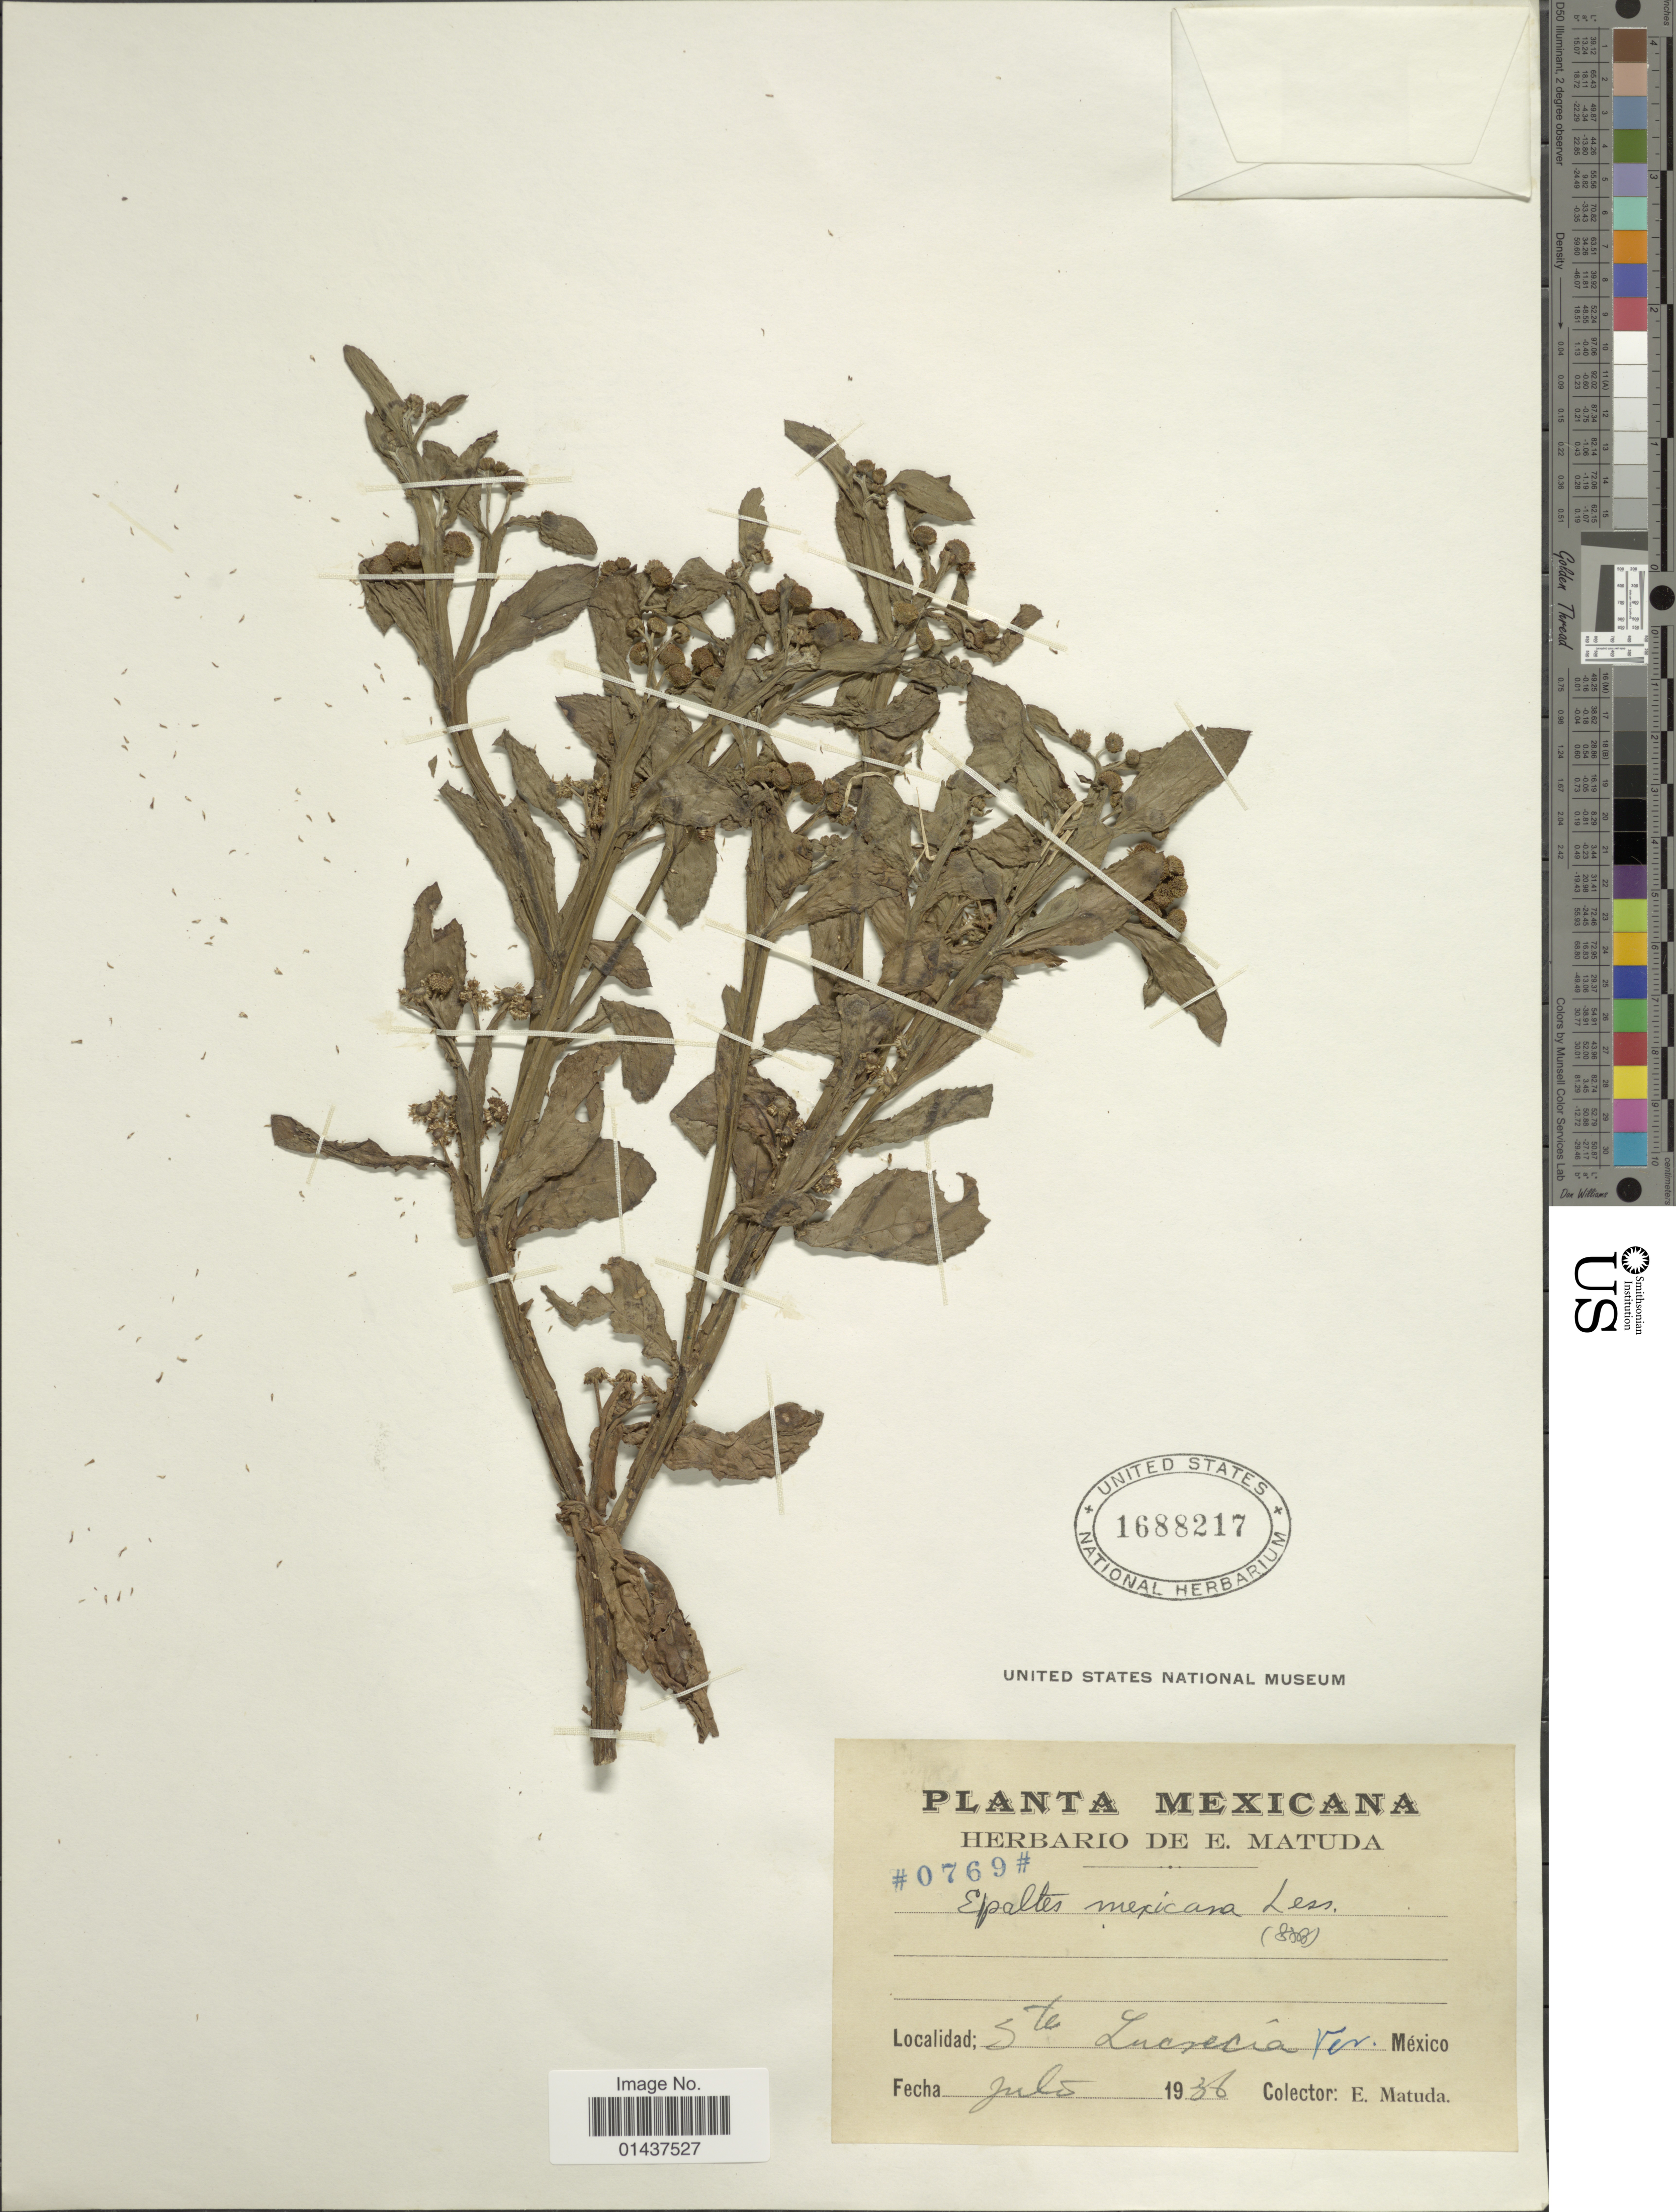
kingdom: Plantae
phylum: Tracheophyta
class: Magnoliopsida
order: Asterales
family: Asteraceae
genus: Epaltes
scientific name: Epaltes mexicana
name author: Less.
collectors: E. Matuda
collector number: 0769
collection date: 1936-07-05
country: Mexico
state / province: México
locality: Ste Lucrecia Ver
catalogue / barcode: US 1688217